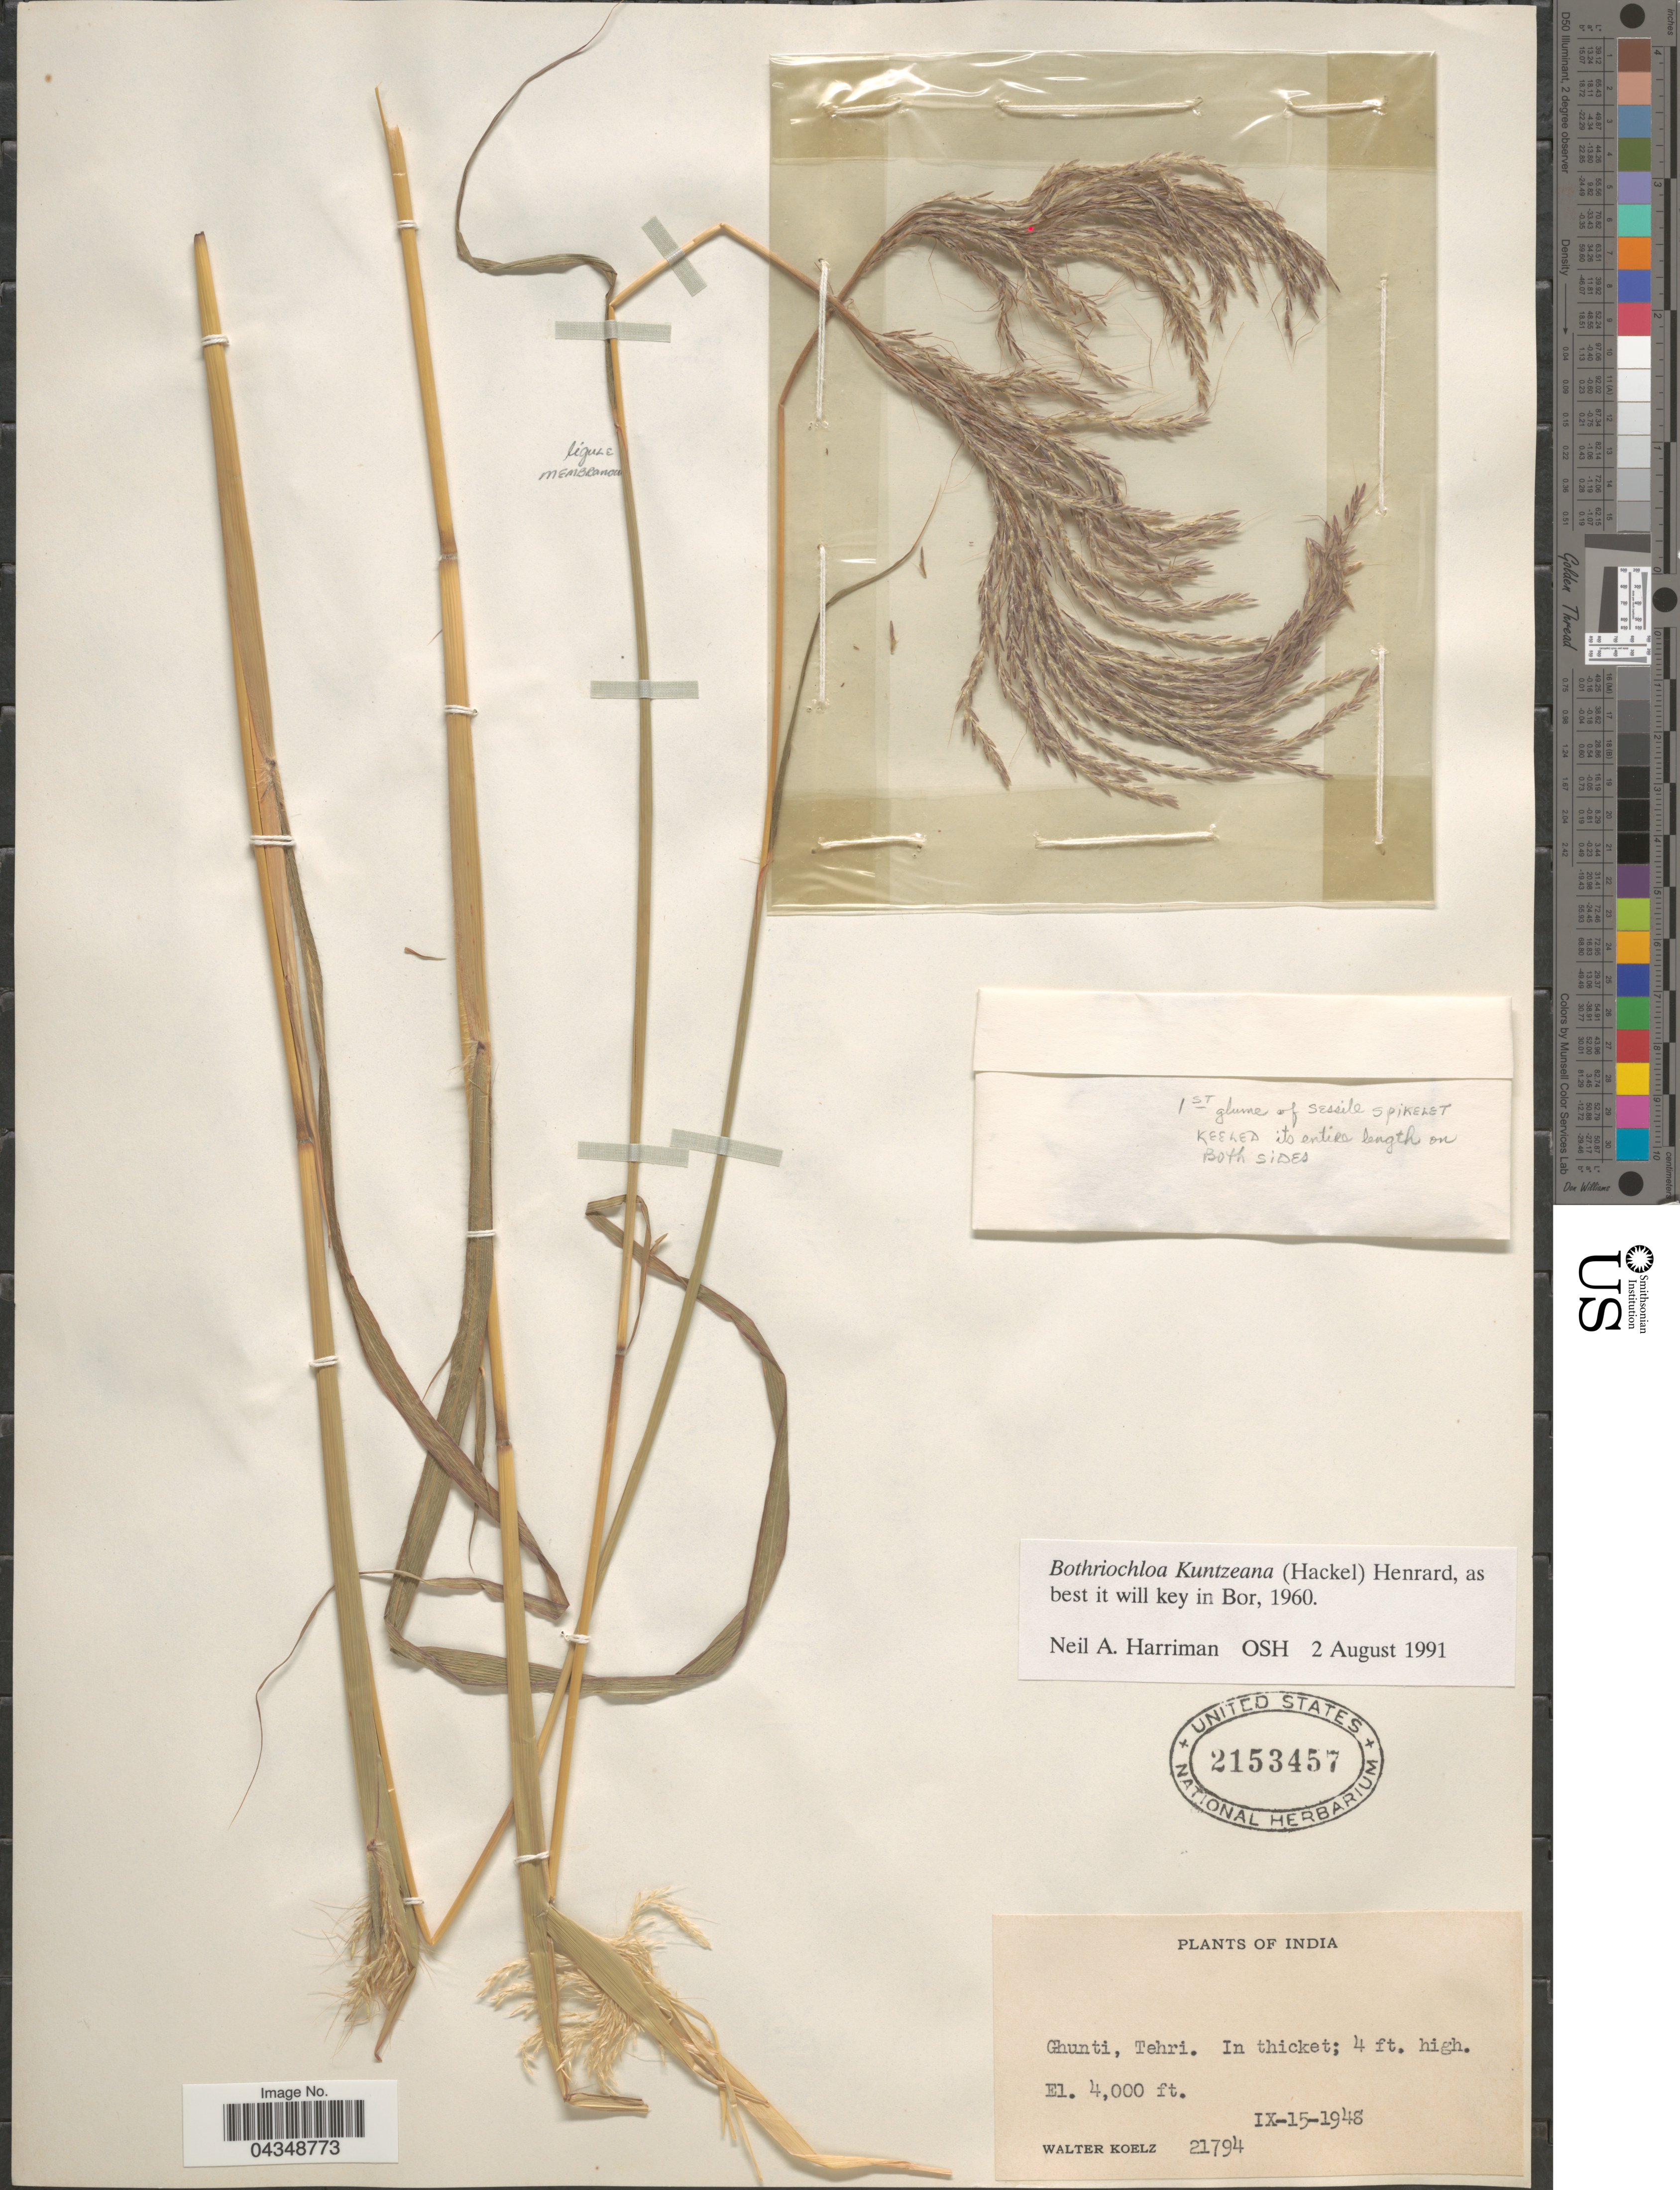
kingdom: Plantae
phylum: Tracheophyta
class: Liliopsida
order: Poales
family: Poaceae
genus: Bothriochloa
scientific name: Bothriochloa kuntzeana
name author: (Hack.) Henr.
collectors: W. N. Koelz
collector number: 21794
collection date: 1948-09-15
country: India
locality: Ghunti, Tehri.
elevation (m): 1219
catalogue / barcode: US 2153457